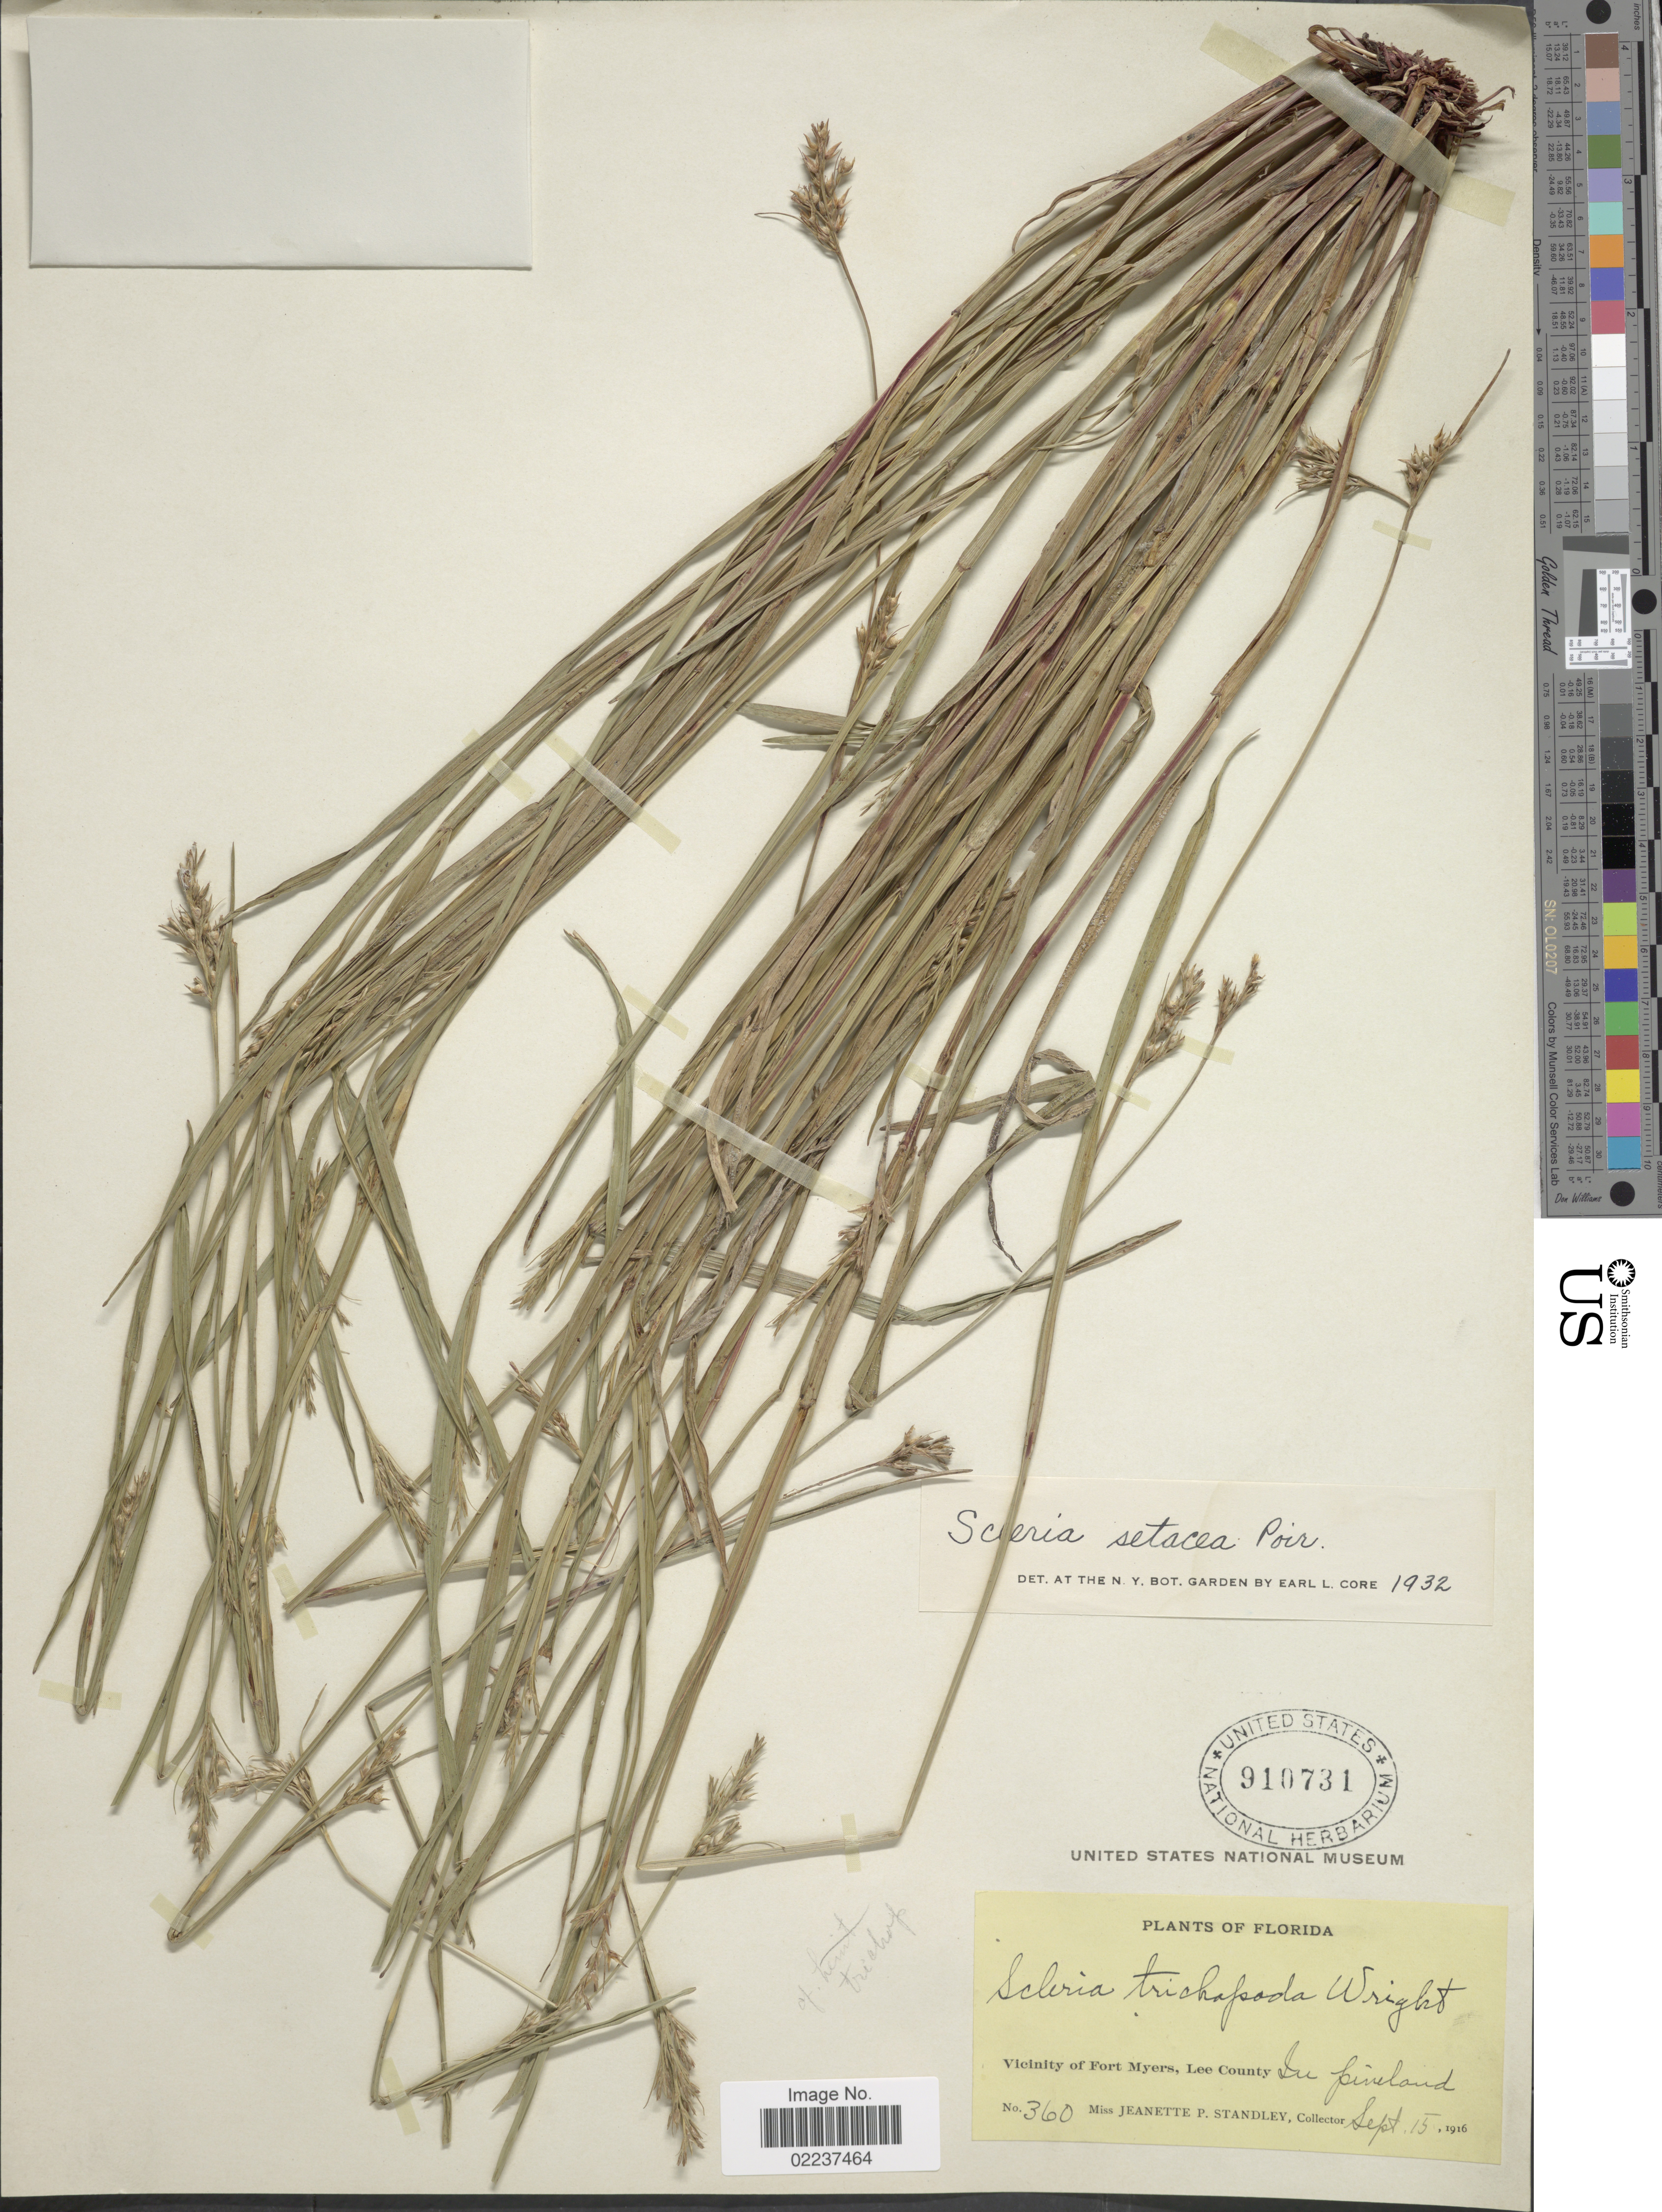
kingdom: Plantae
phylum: Tracheophyta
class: Liliopsida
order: Poales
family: Cyperaceae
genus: Scleria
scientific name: Scleria muehlenbergii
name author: Steud.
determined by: Strong, Mark T., (BOT), Smithsonian Institution - National Museum of Natural History (UNITED STATES)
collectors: J. P. Standley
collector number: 360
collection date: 1916-09-15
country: United States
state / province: Florida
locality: Vicinity of Fort Myers, Lee County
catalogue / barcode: US 910731